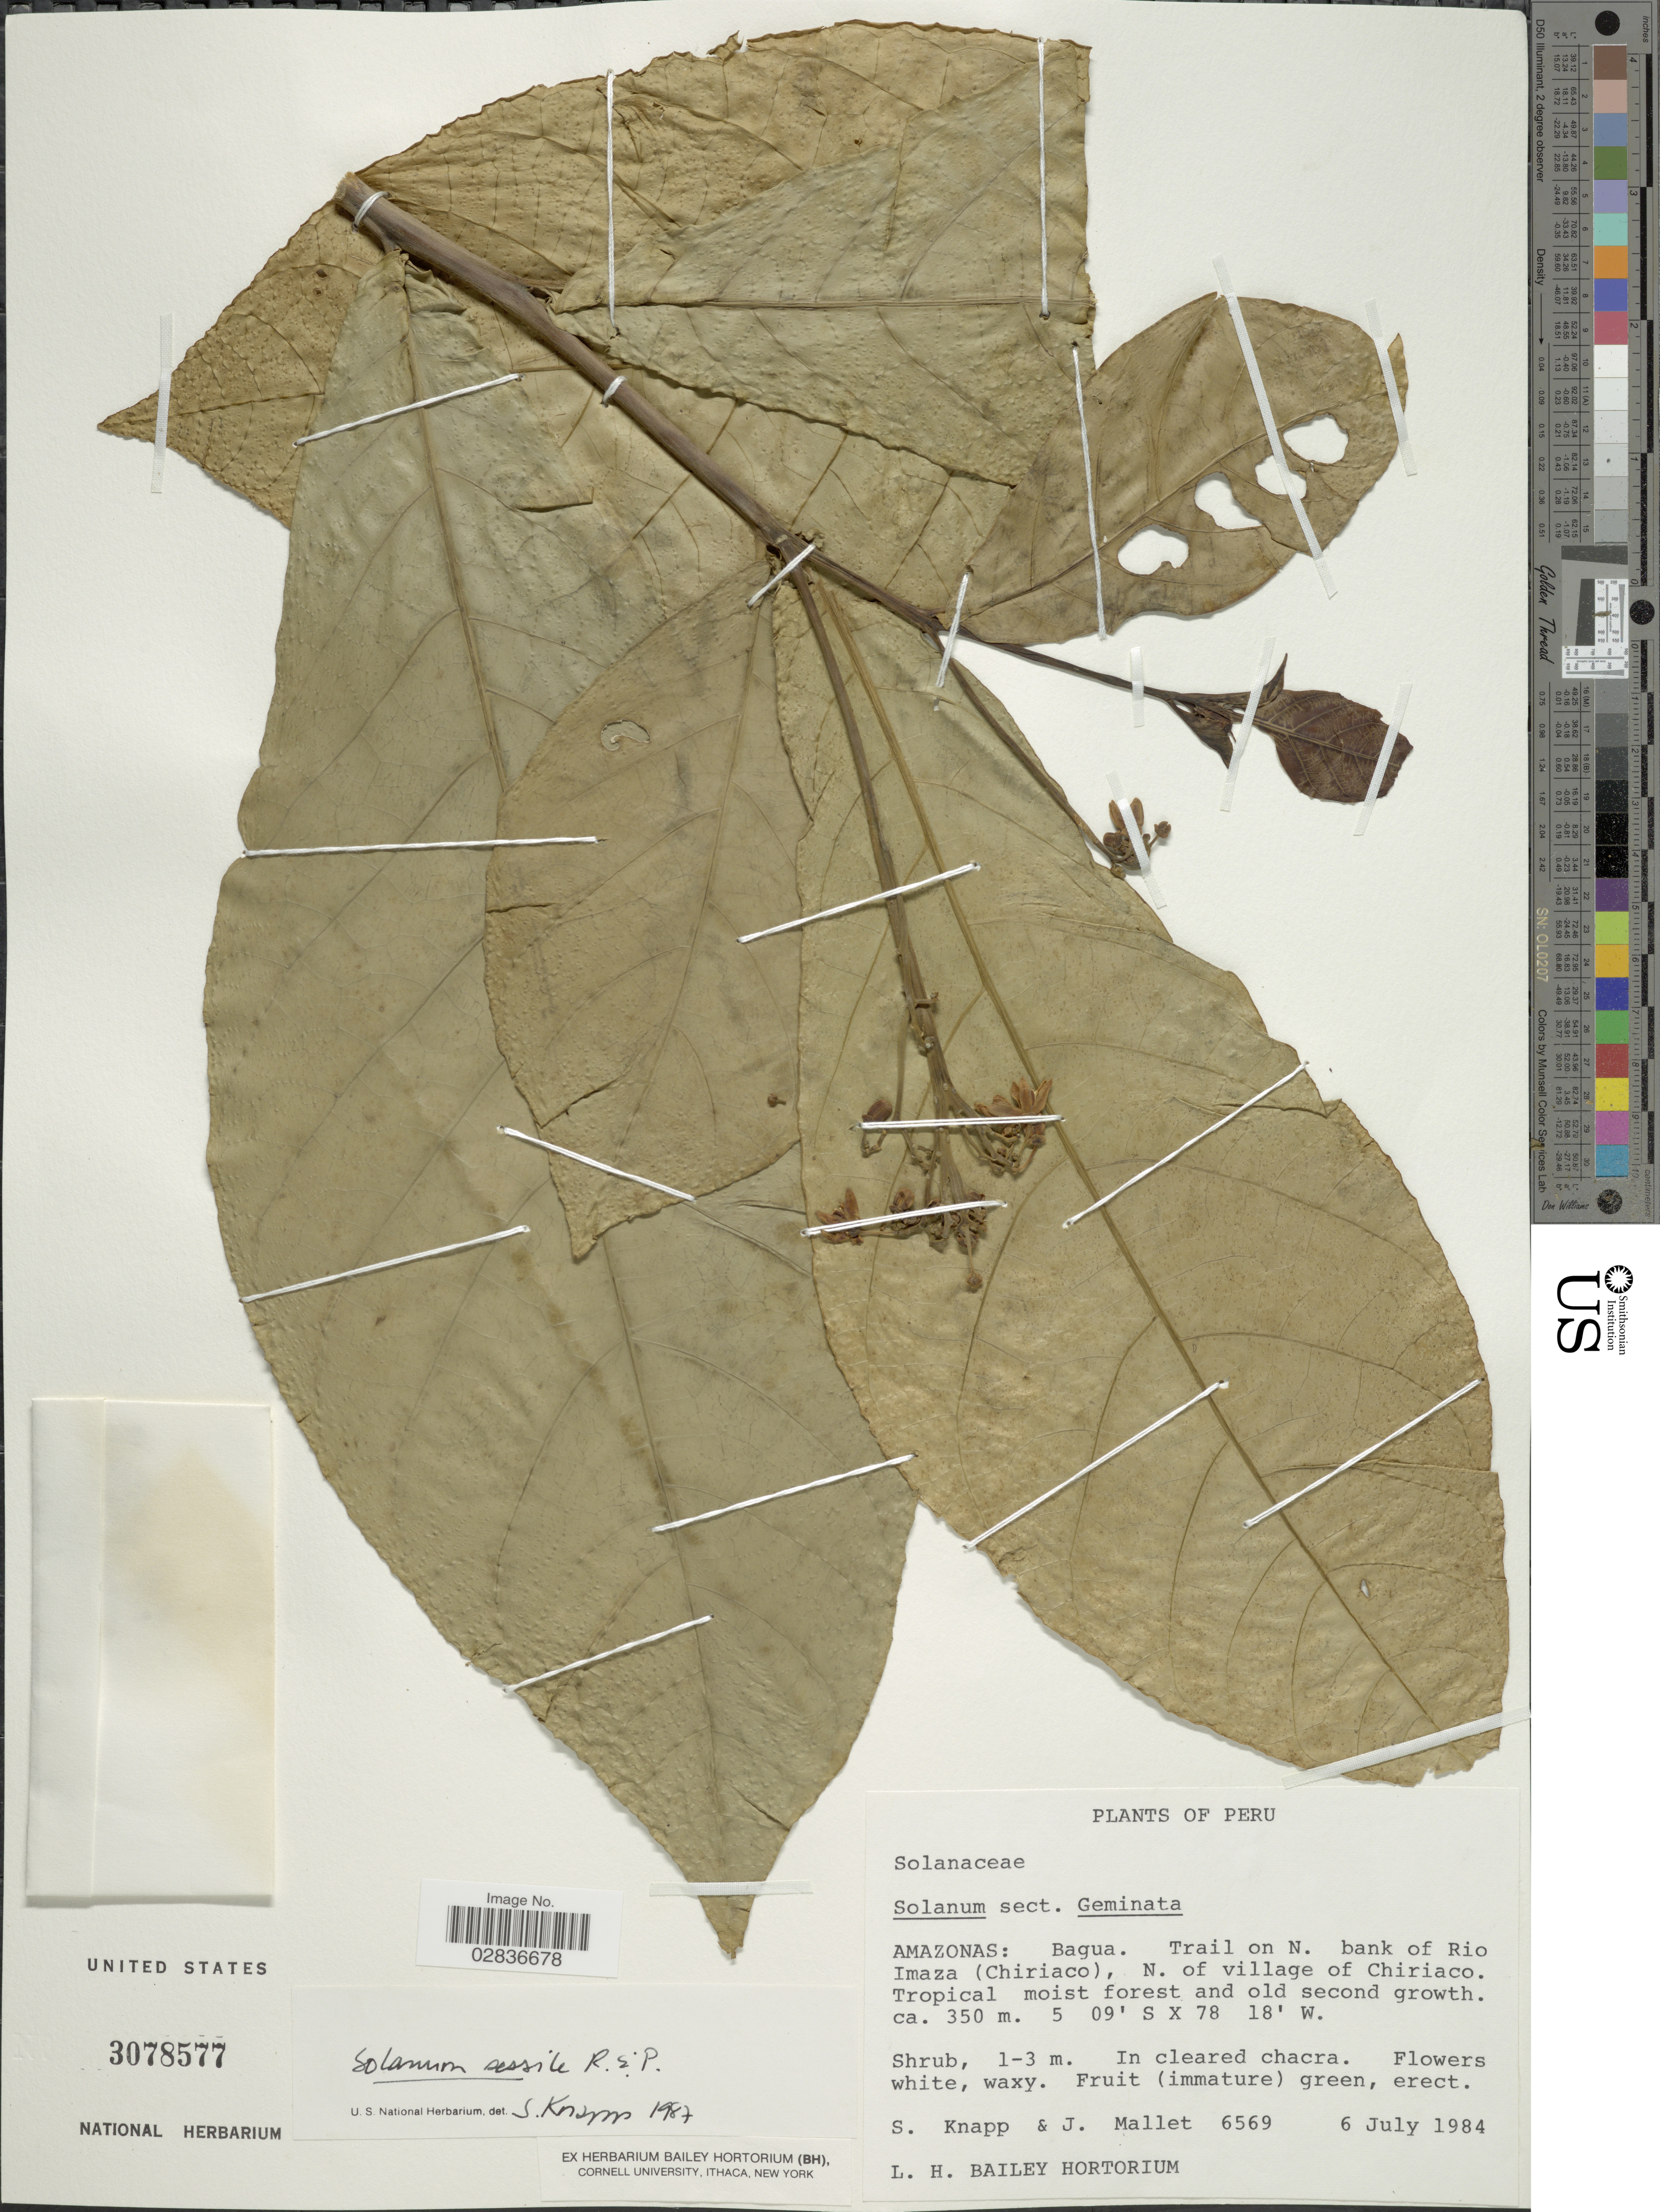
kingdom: Plantae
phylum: Tracheophyta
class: Magnoliopsida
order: Solanales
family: Solanaceae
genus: Solanum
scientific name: Solanum sessile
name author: Ruiz & Pav.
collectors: S. Knapp & J. Mallet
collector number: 6569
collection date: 1984-07-06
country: Peru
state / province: Amazonas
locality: Amazonas: Bagua. Trail on N. bank of Rio Imaza (Chiriaco), N. of village of Chiriaco.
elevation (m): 350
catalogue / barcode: US 3078577